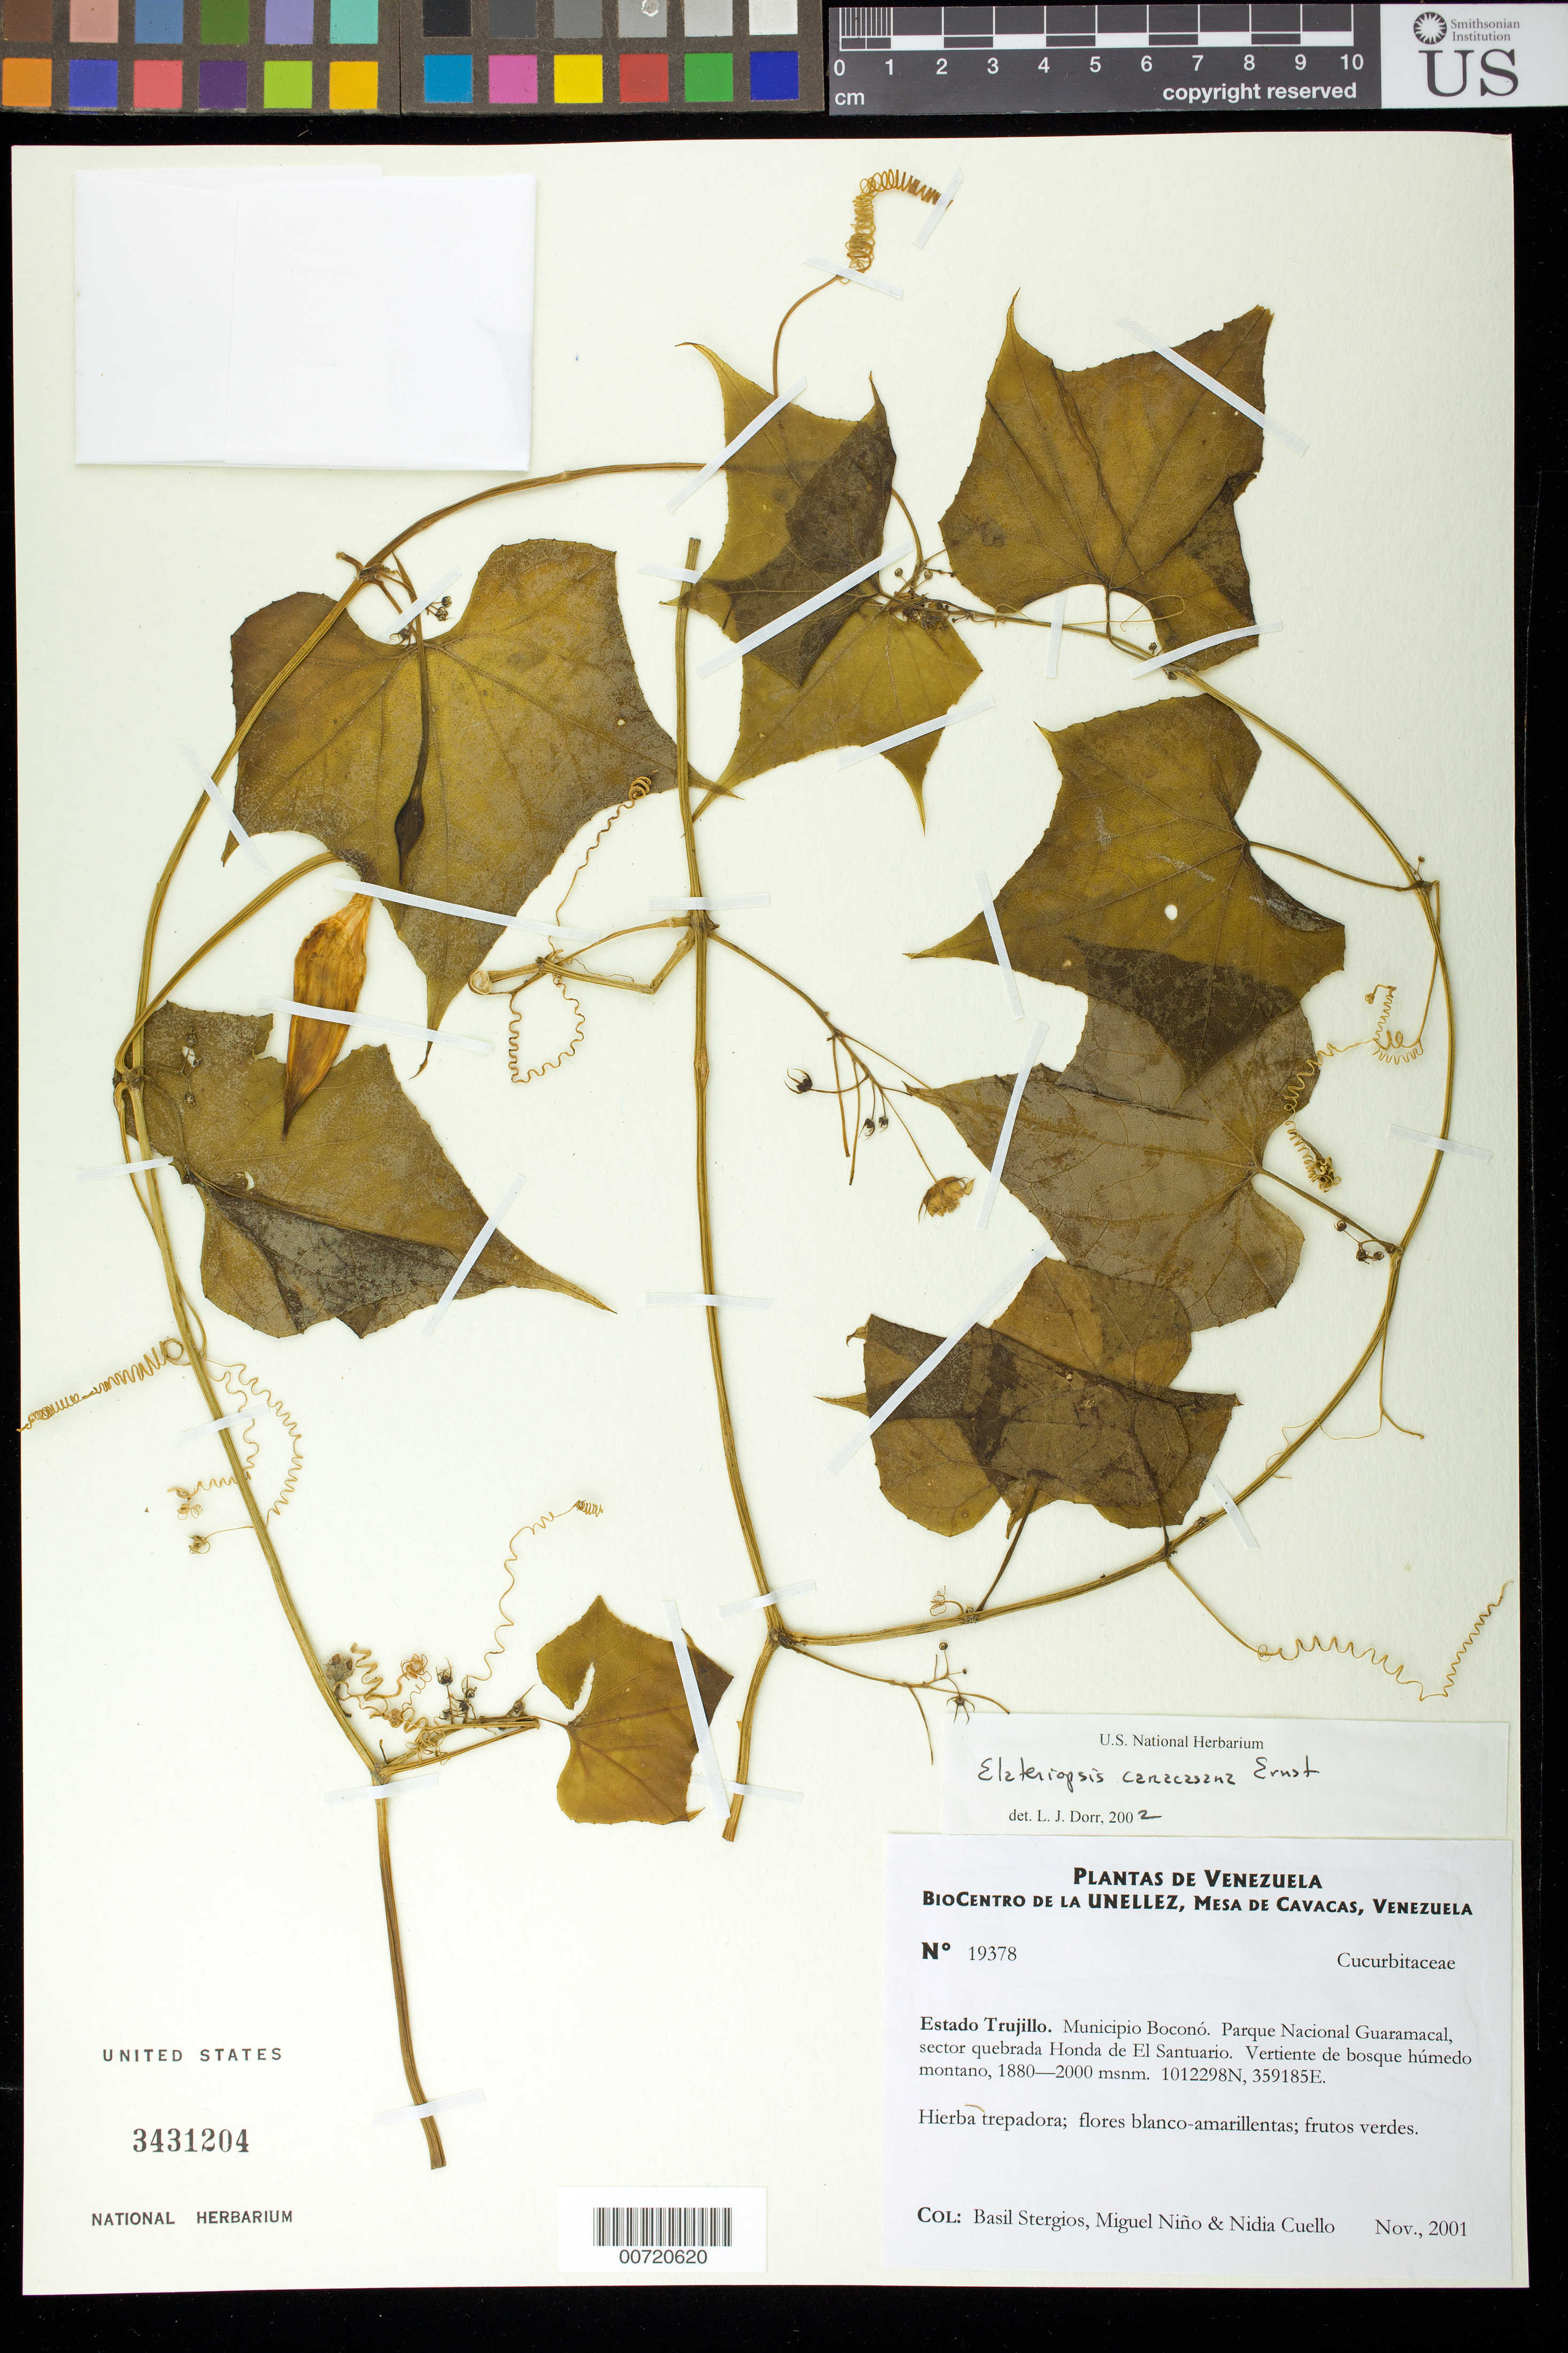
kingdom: Plantae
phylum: Tracheophyta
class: Magnoliopsida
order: Cucurbitales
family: Cucurbitaceae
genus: Elateriopsis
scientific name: Elateriopsis caracasana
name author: Ernst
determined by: Dorr, L. J., (BOT), Smithsonian Institution - National Museum of Natural History (UNITED STATES)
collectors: B. G. Stergios, S. M. Niño & N. L. Cuello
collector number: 19378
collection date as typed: Nov 2001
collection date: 2001-11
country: Venezuela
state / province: Trujillo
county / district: Boconó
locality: Parque Nacional Guaramacal. Sector quebrada Honda de El Santuario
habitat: Vertiente de bosque húmedo montano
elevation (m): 1880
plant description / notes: PORT, US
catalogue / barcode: US 3431204